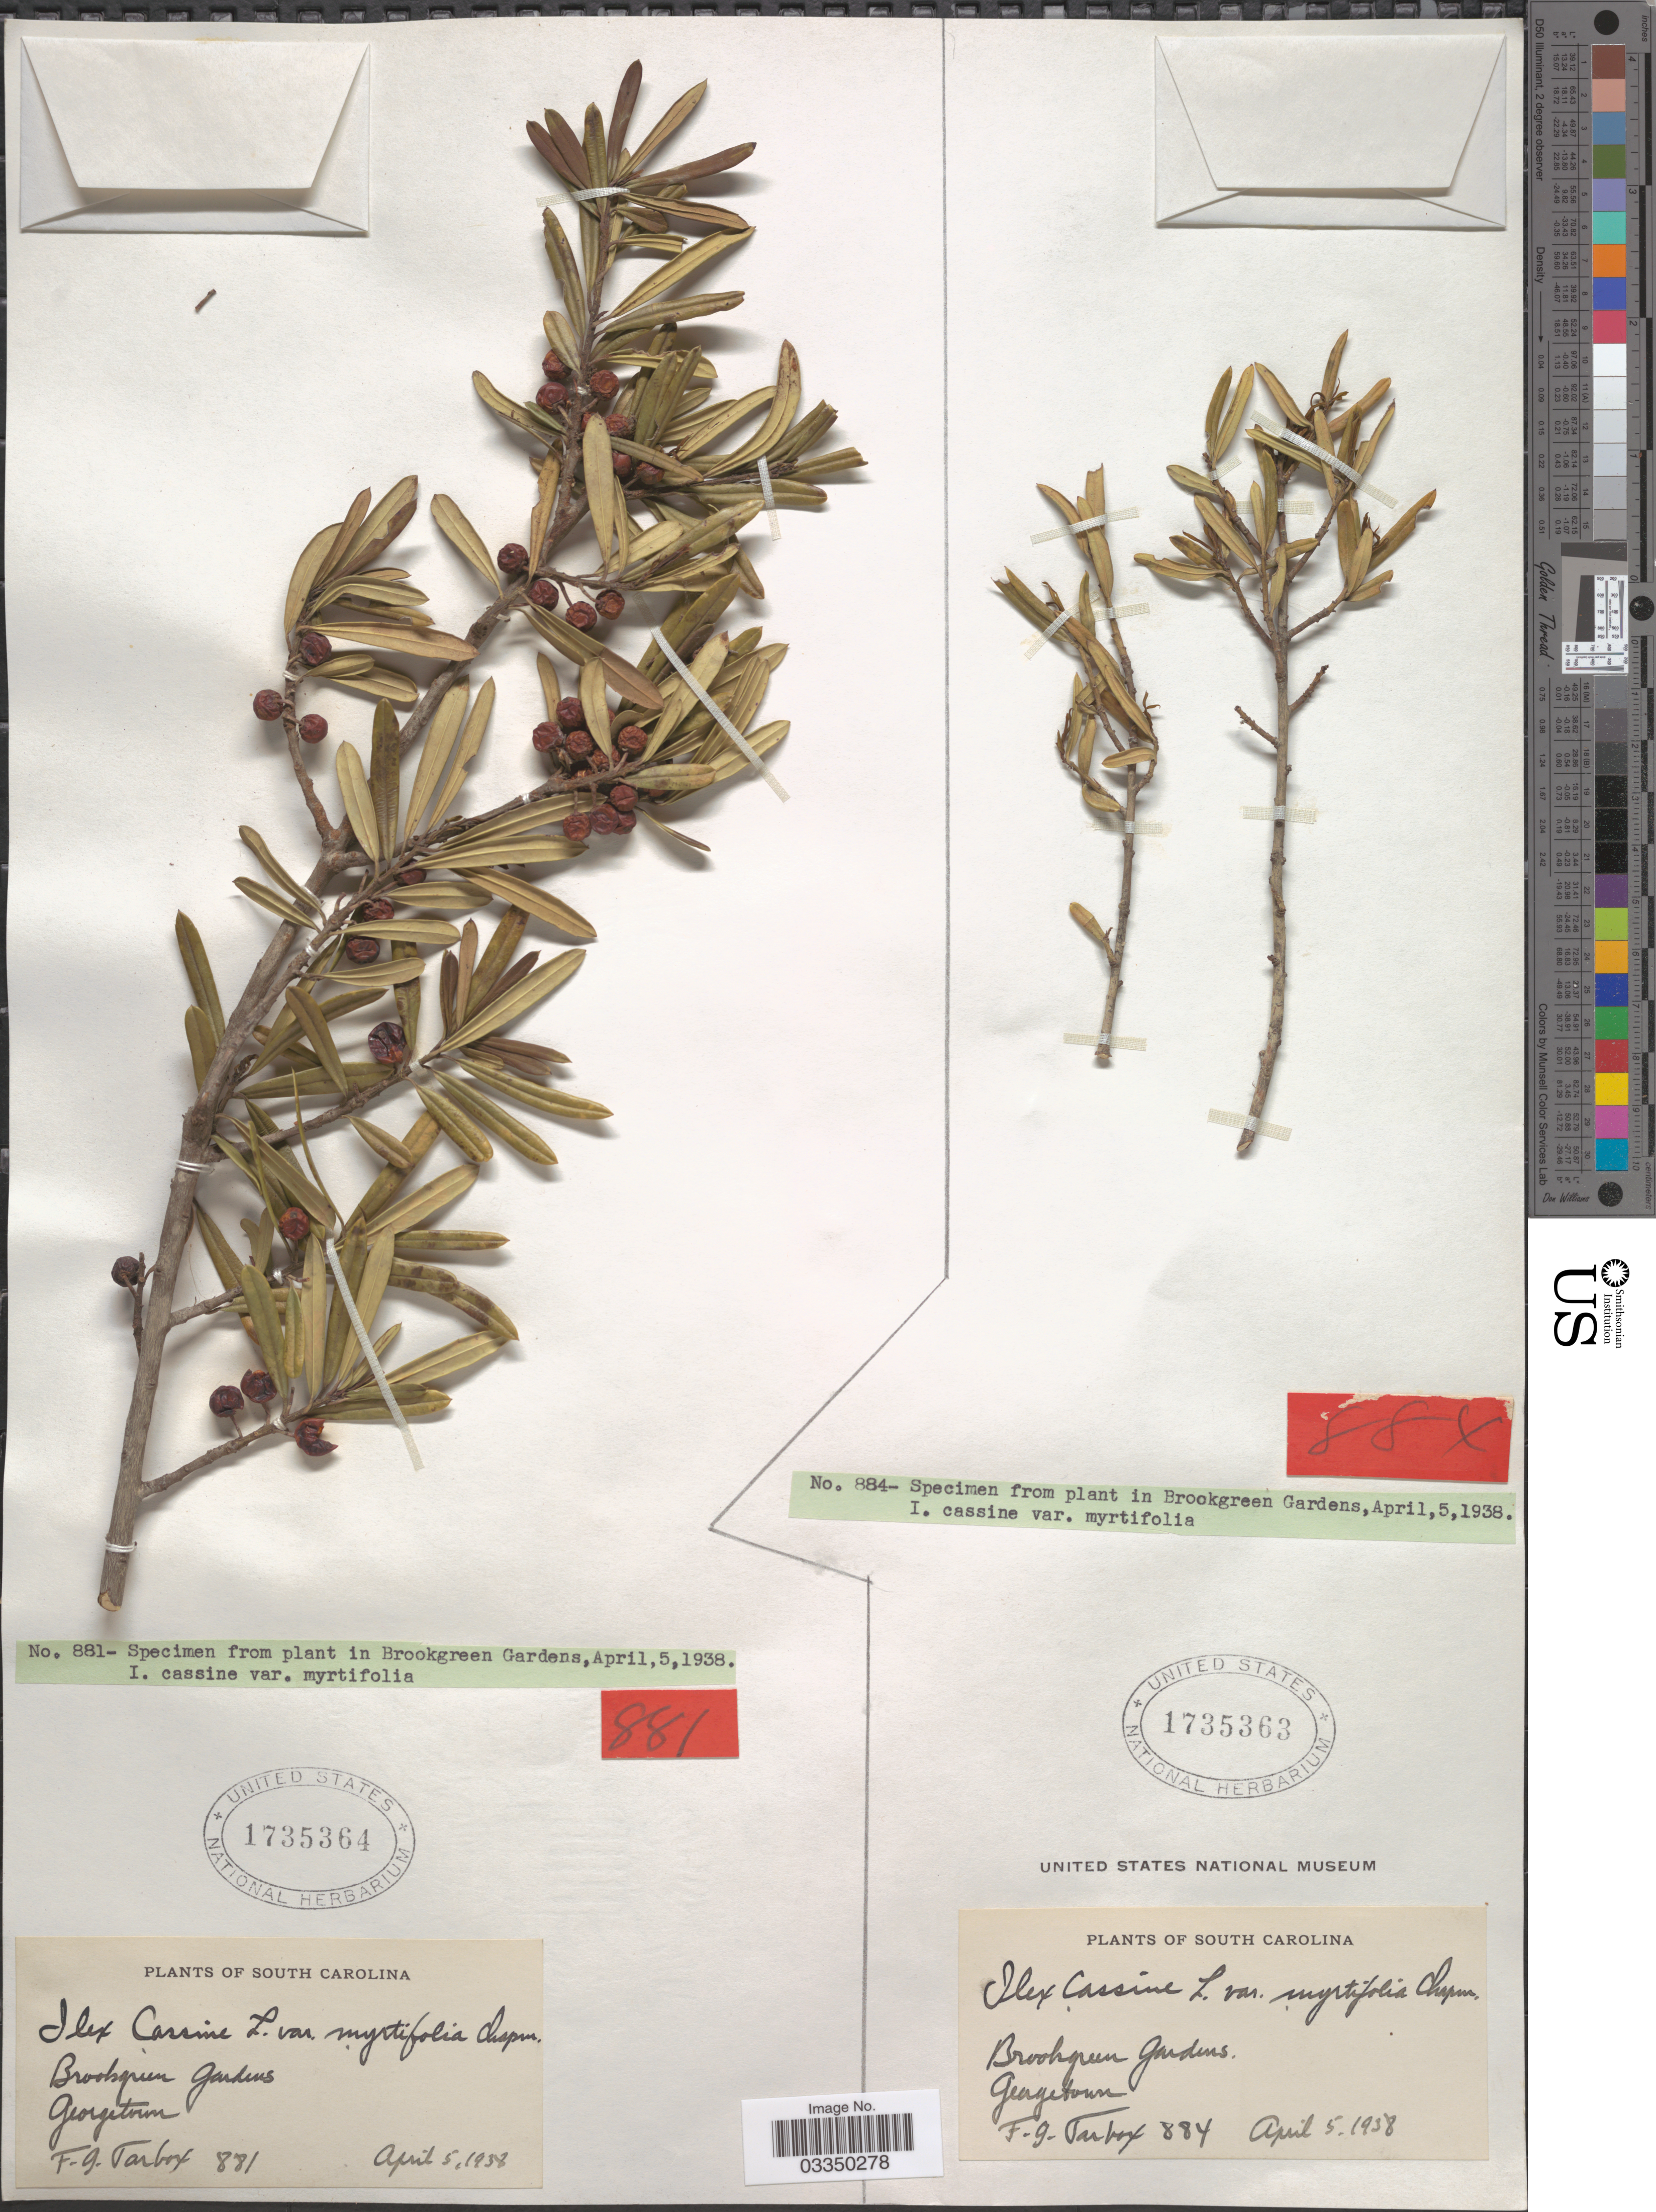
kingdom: Plantae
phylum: Tracheophyta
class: Magnoliopsida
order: Aquifoliales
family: Aquifoliaceae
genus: Ilex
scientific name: Ilex myrtifolia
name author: Walter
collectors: F. Tarbox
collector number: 881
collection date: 1938-04-05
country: United States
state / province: South Carolina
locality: Brookgreen Gardens. Georgetown.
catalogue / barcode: US 1735364-2